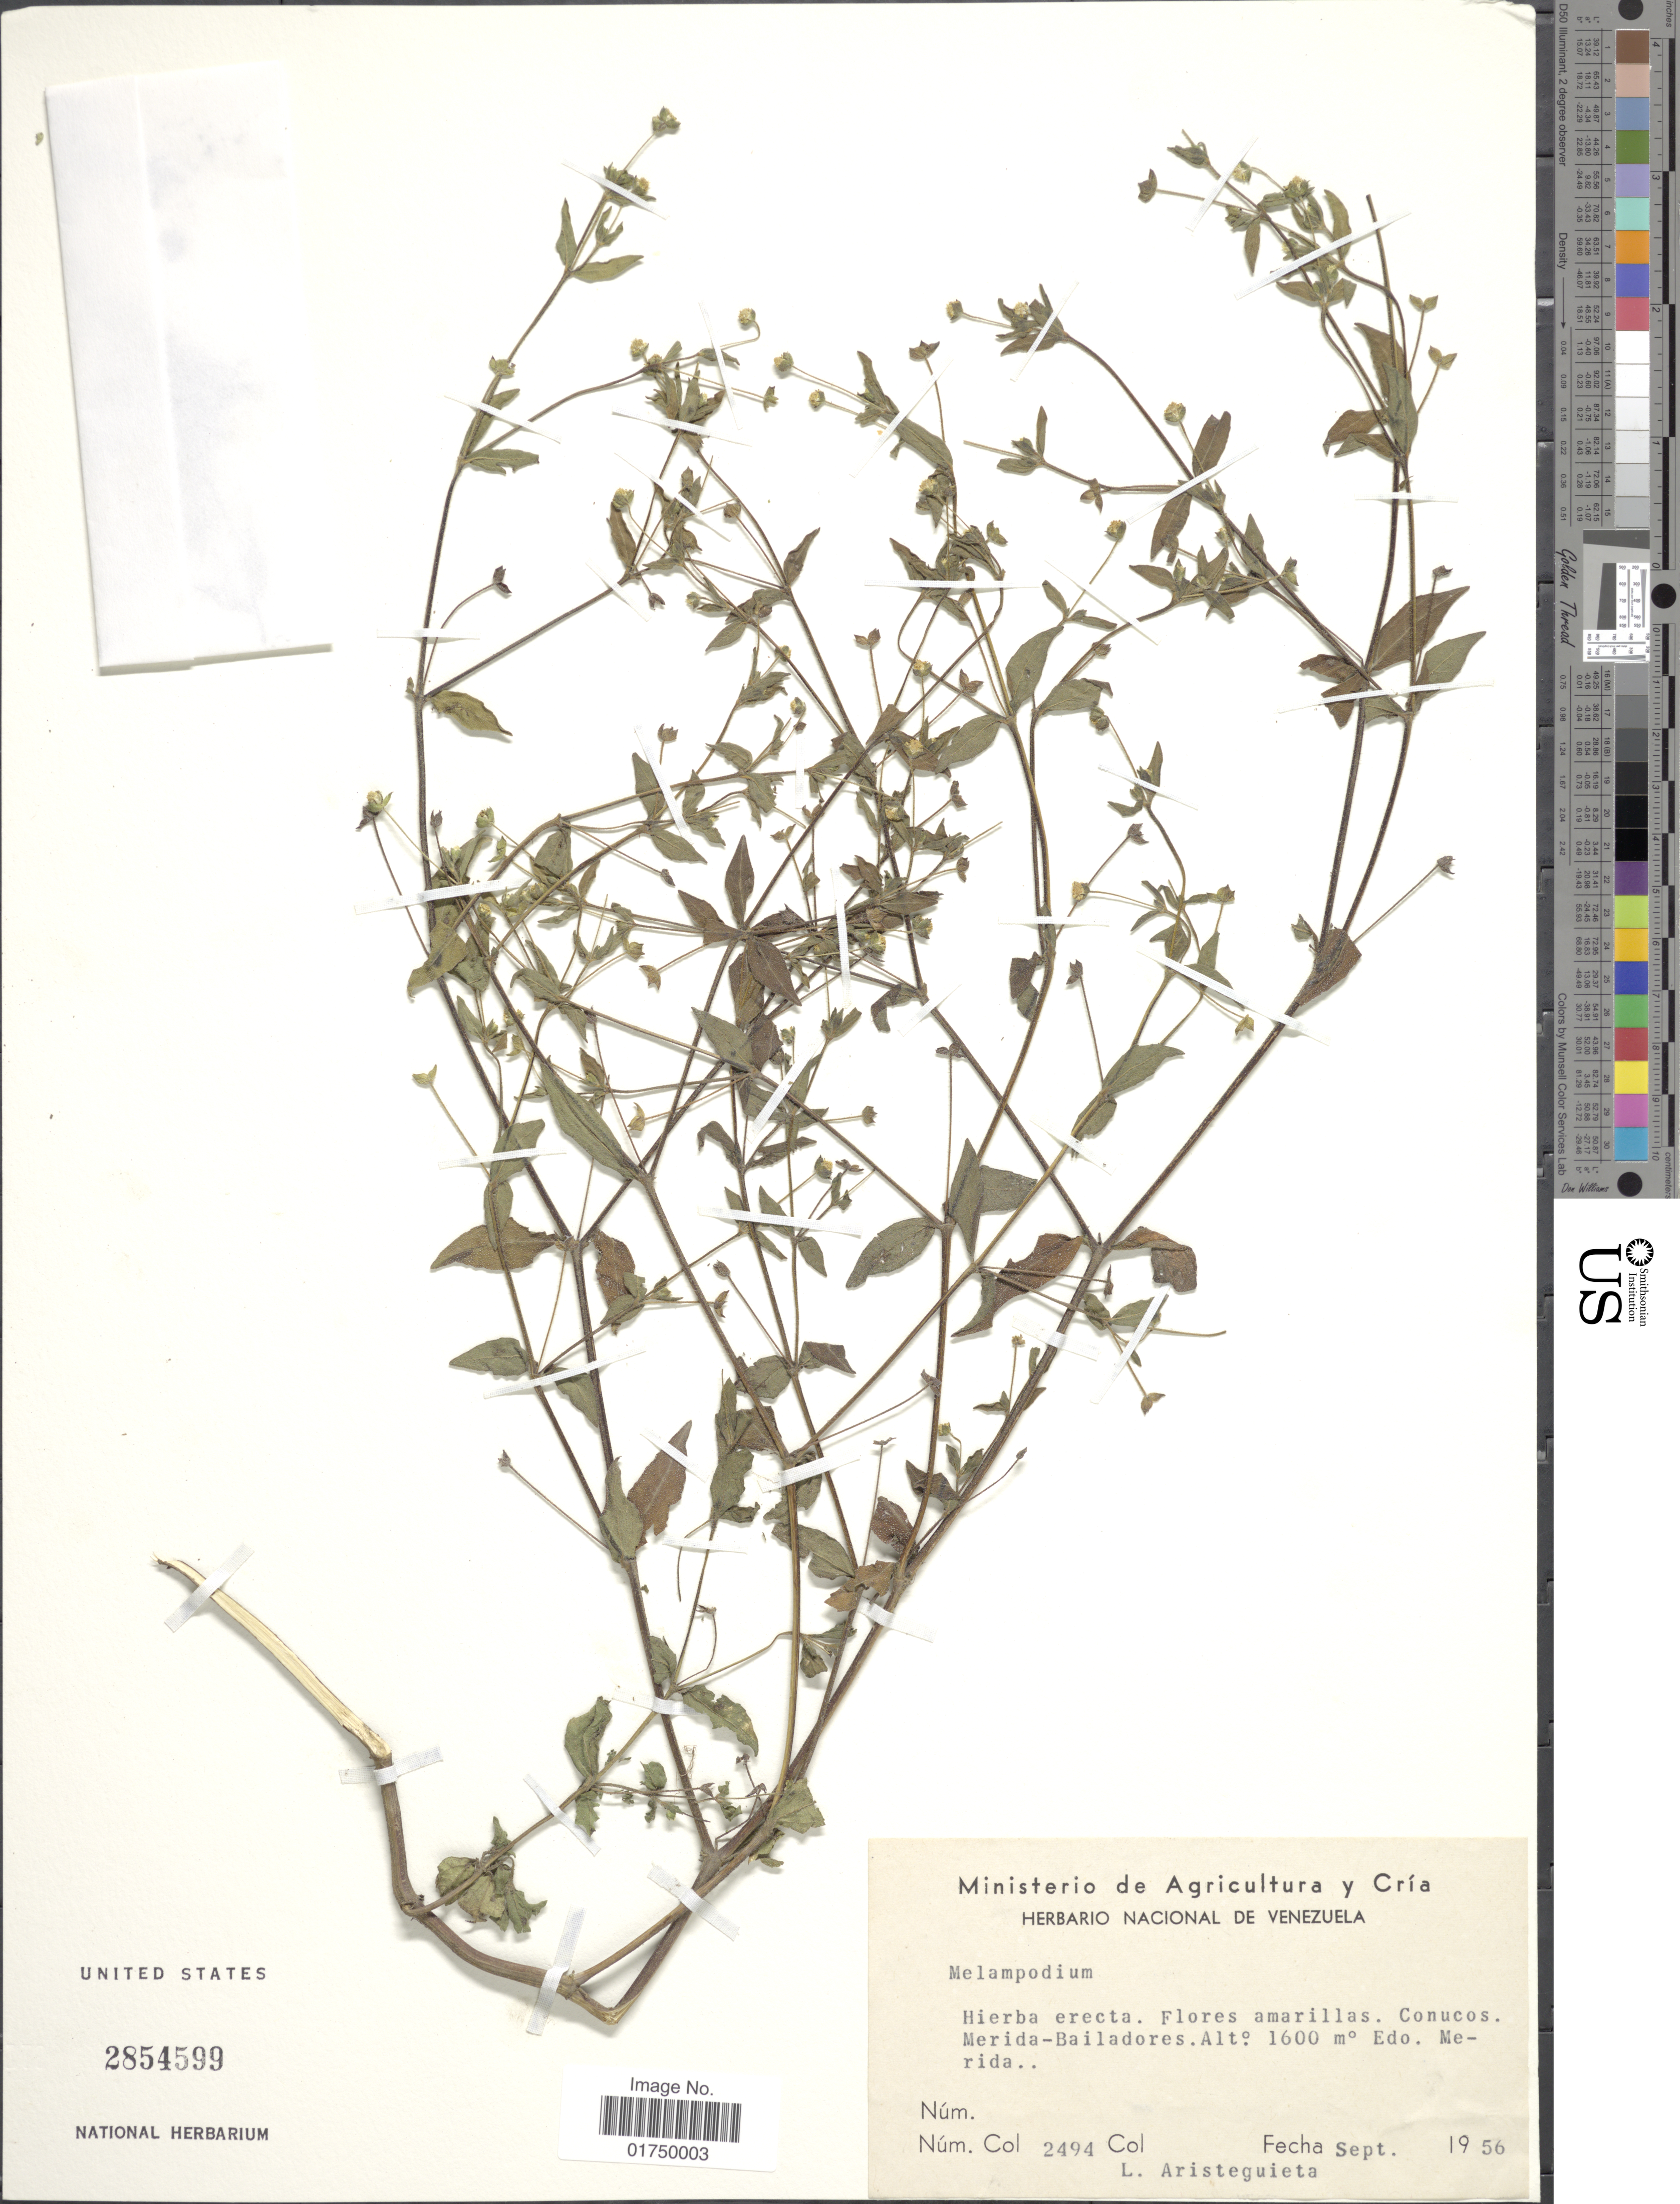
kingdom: Plantae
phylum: Tracheophyta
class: Magnoliopsida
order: Asterales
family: Asteraceae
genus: Melampodium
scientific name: Melampodium paniculatum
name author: Gardner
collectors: L. Aristeguieta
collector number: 2494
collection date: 1956-09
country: Venezuela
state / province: Mérida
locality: Conucos. Merida-Bailadores. Edo. Merida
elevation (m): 1600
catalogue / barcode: US 2854599